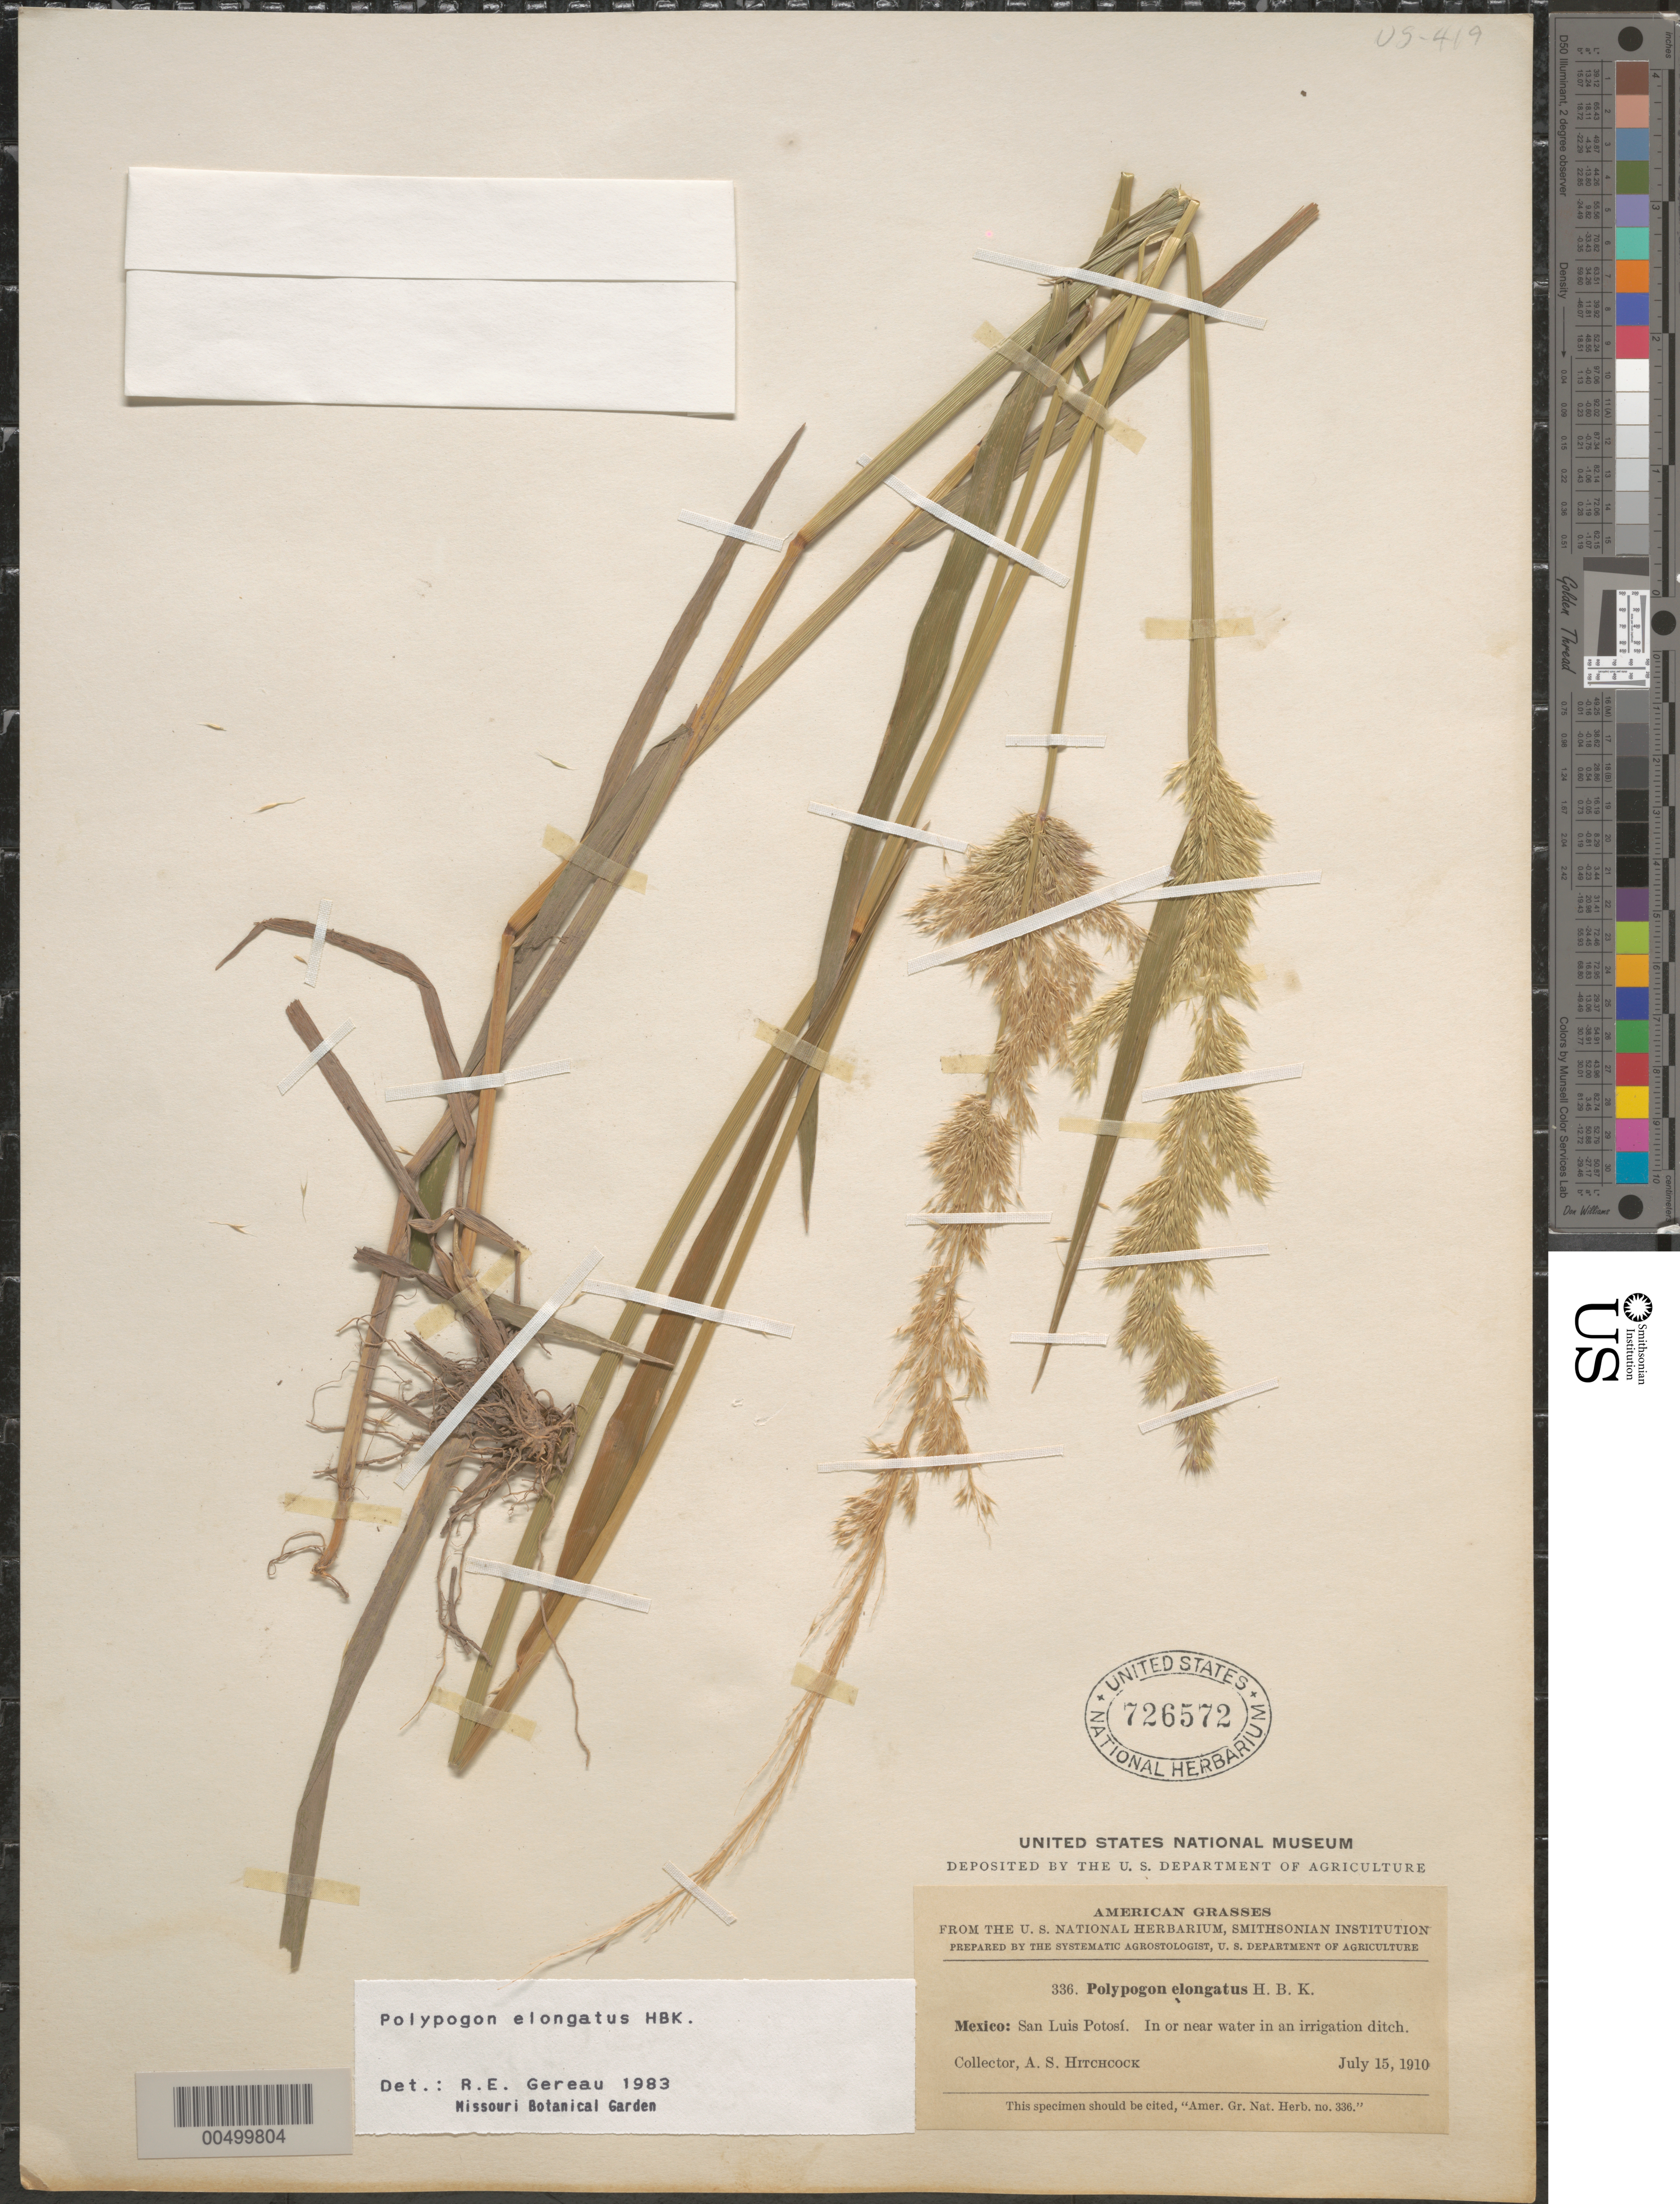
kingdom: Plantae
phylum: Tracheophyta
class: Liliopsida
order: Poales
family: Poaceae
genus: Chaetotropis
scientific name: Chaetotropis elongata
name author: (Kunth) Björkman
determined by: Poaceae Reorganization Project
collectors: A. S. Hitchcock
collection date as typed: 15 Jul 1910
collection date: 1910-07-15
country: Mexico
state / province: San Luis Potosi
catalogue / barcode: US 726572